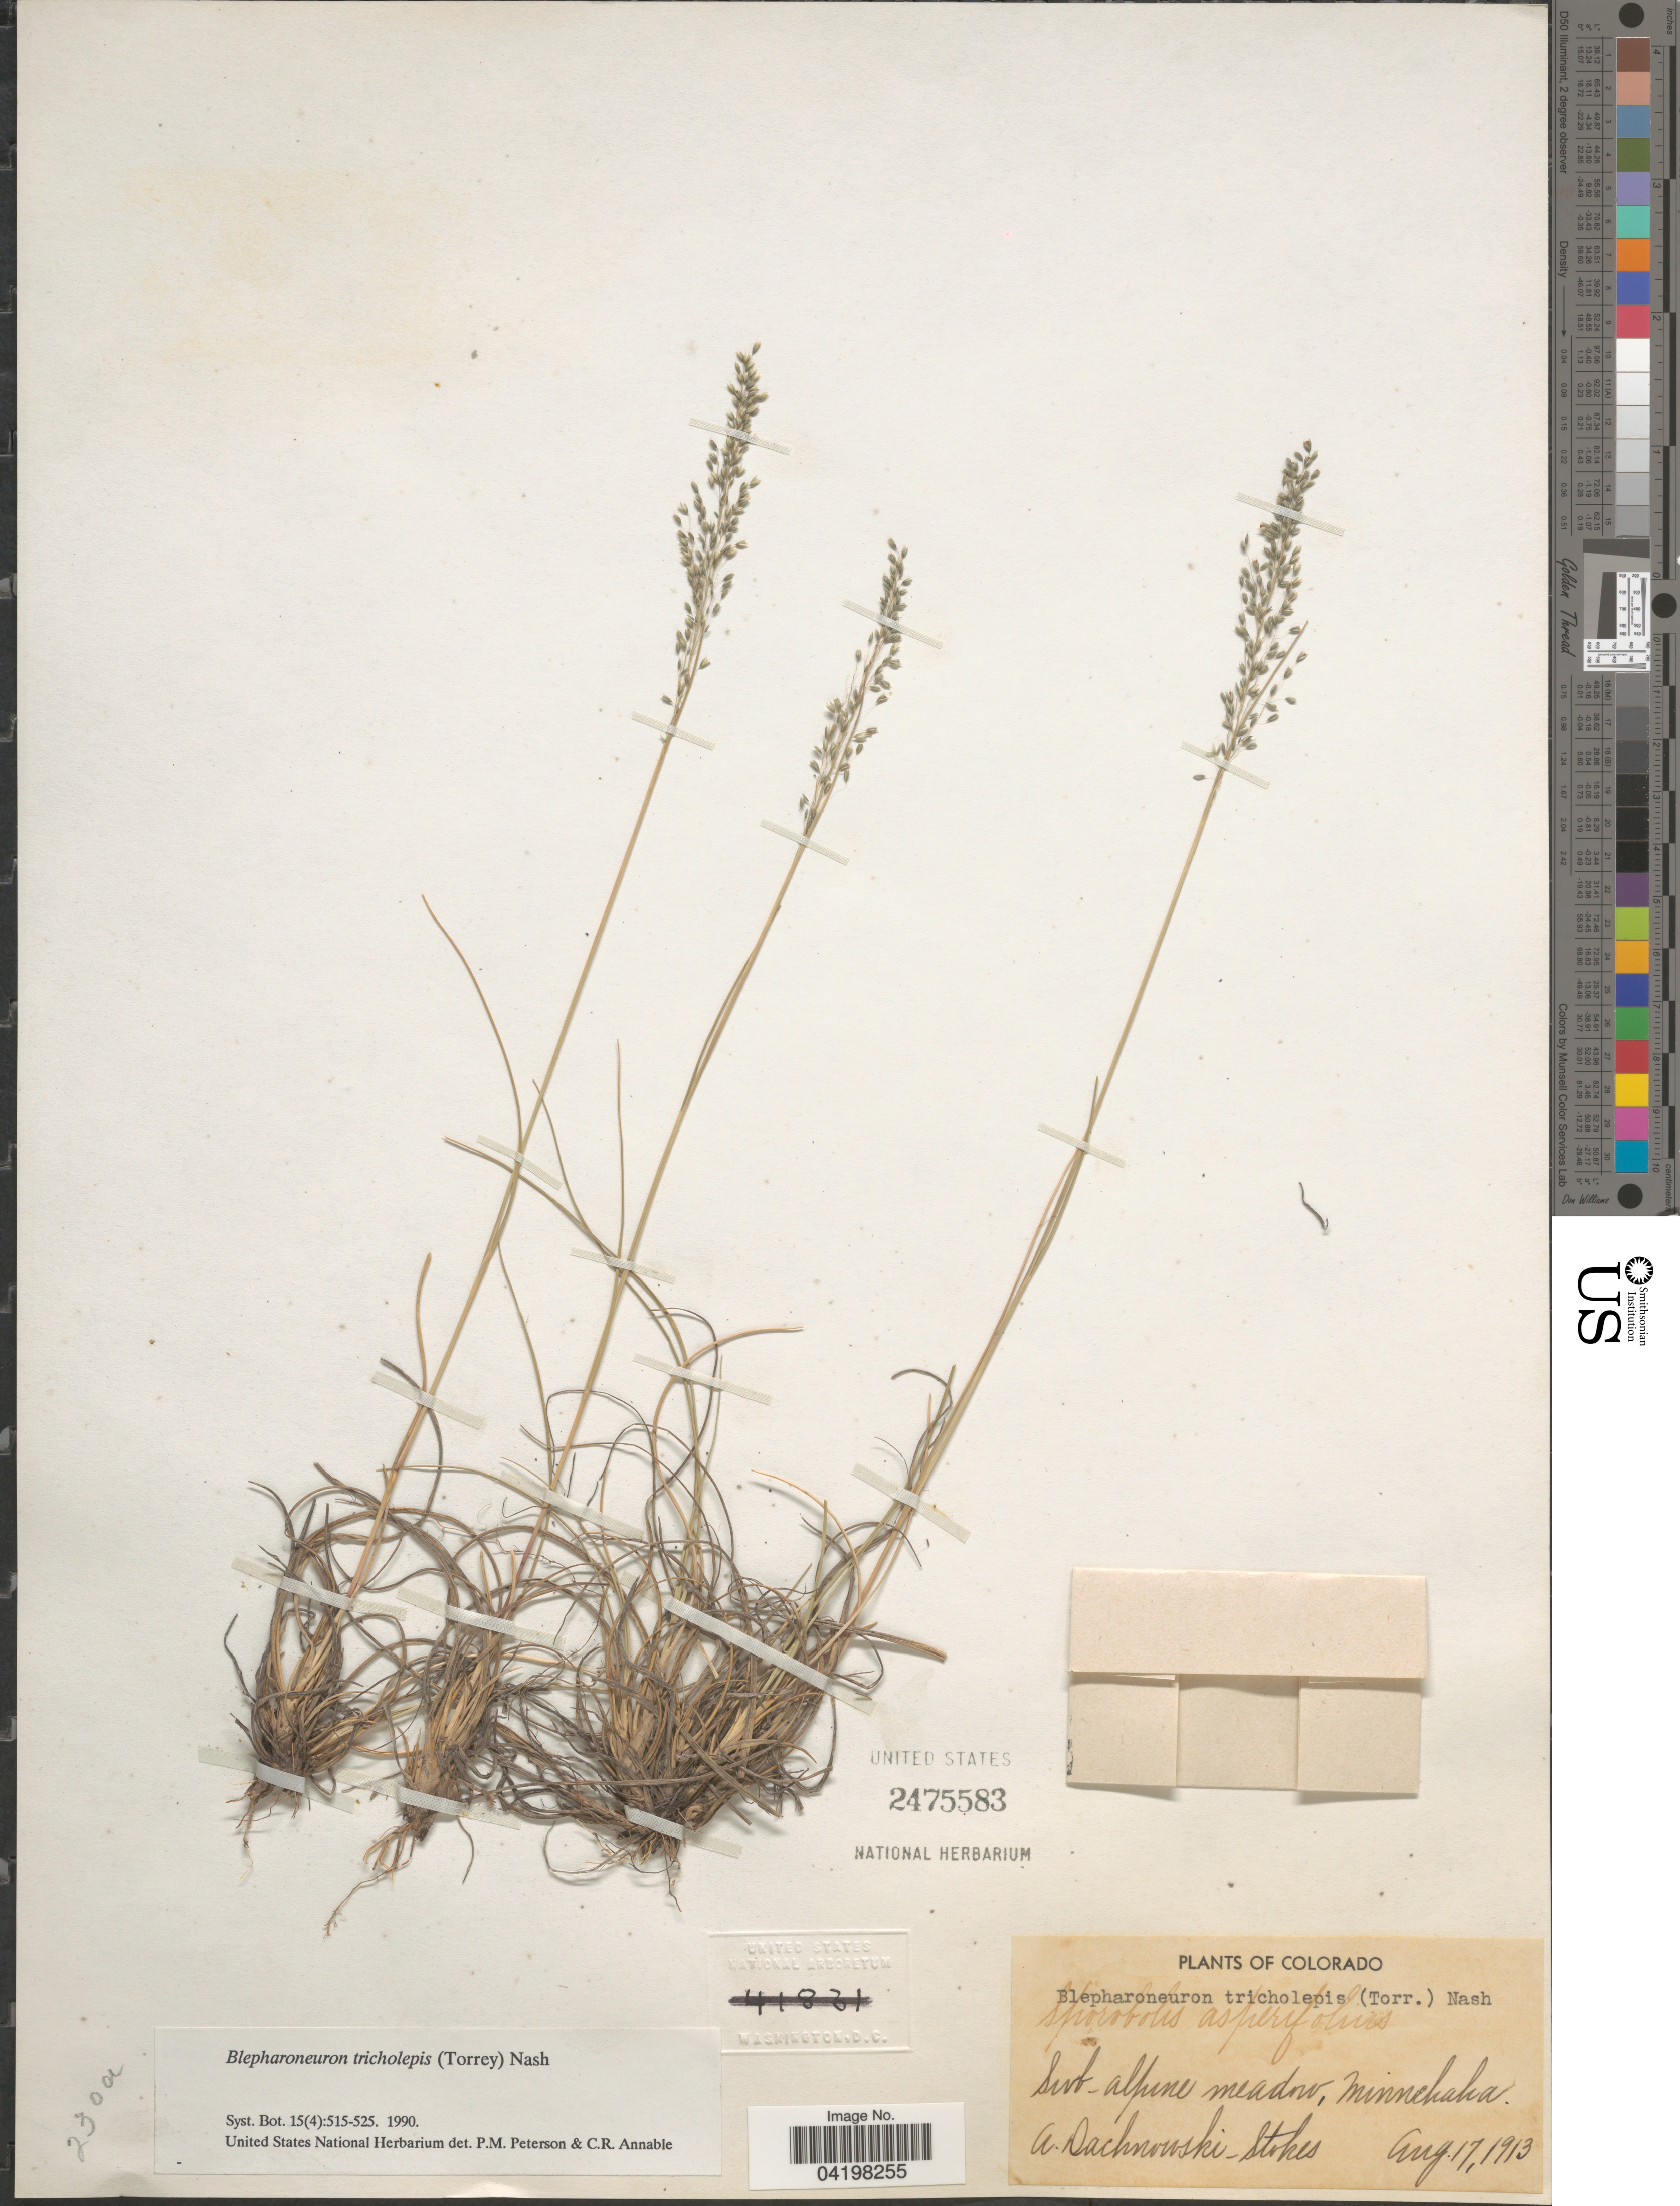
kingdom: Plantae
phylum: Tracheophyta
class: Liliopsida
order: Poales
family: Poaceae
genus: Muhlenbergia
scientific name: Muhlenbergia tricholepis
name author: (Torr.) Columbus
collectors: A. P. Dachnowski-Stokes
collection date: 1913-08-17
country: United States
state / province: Colorado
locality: Sub-alpine meadow, Minnehaha.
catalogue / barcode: US 2475583